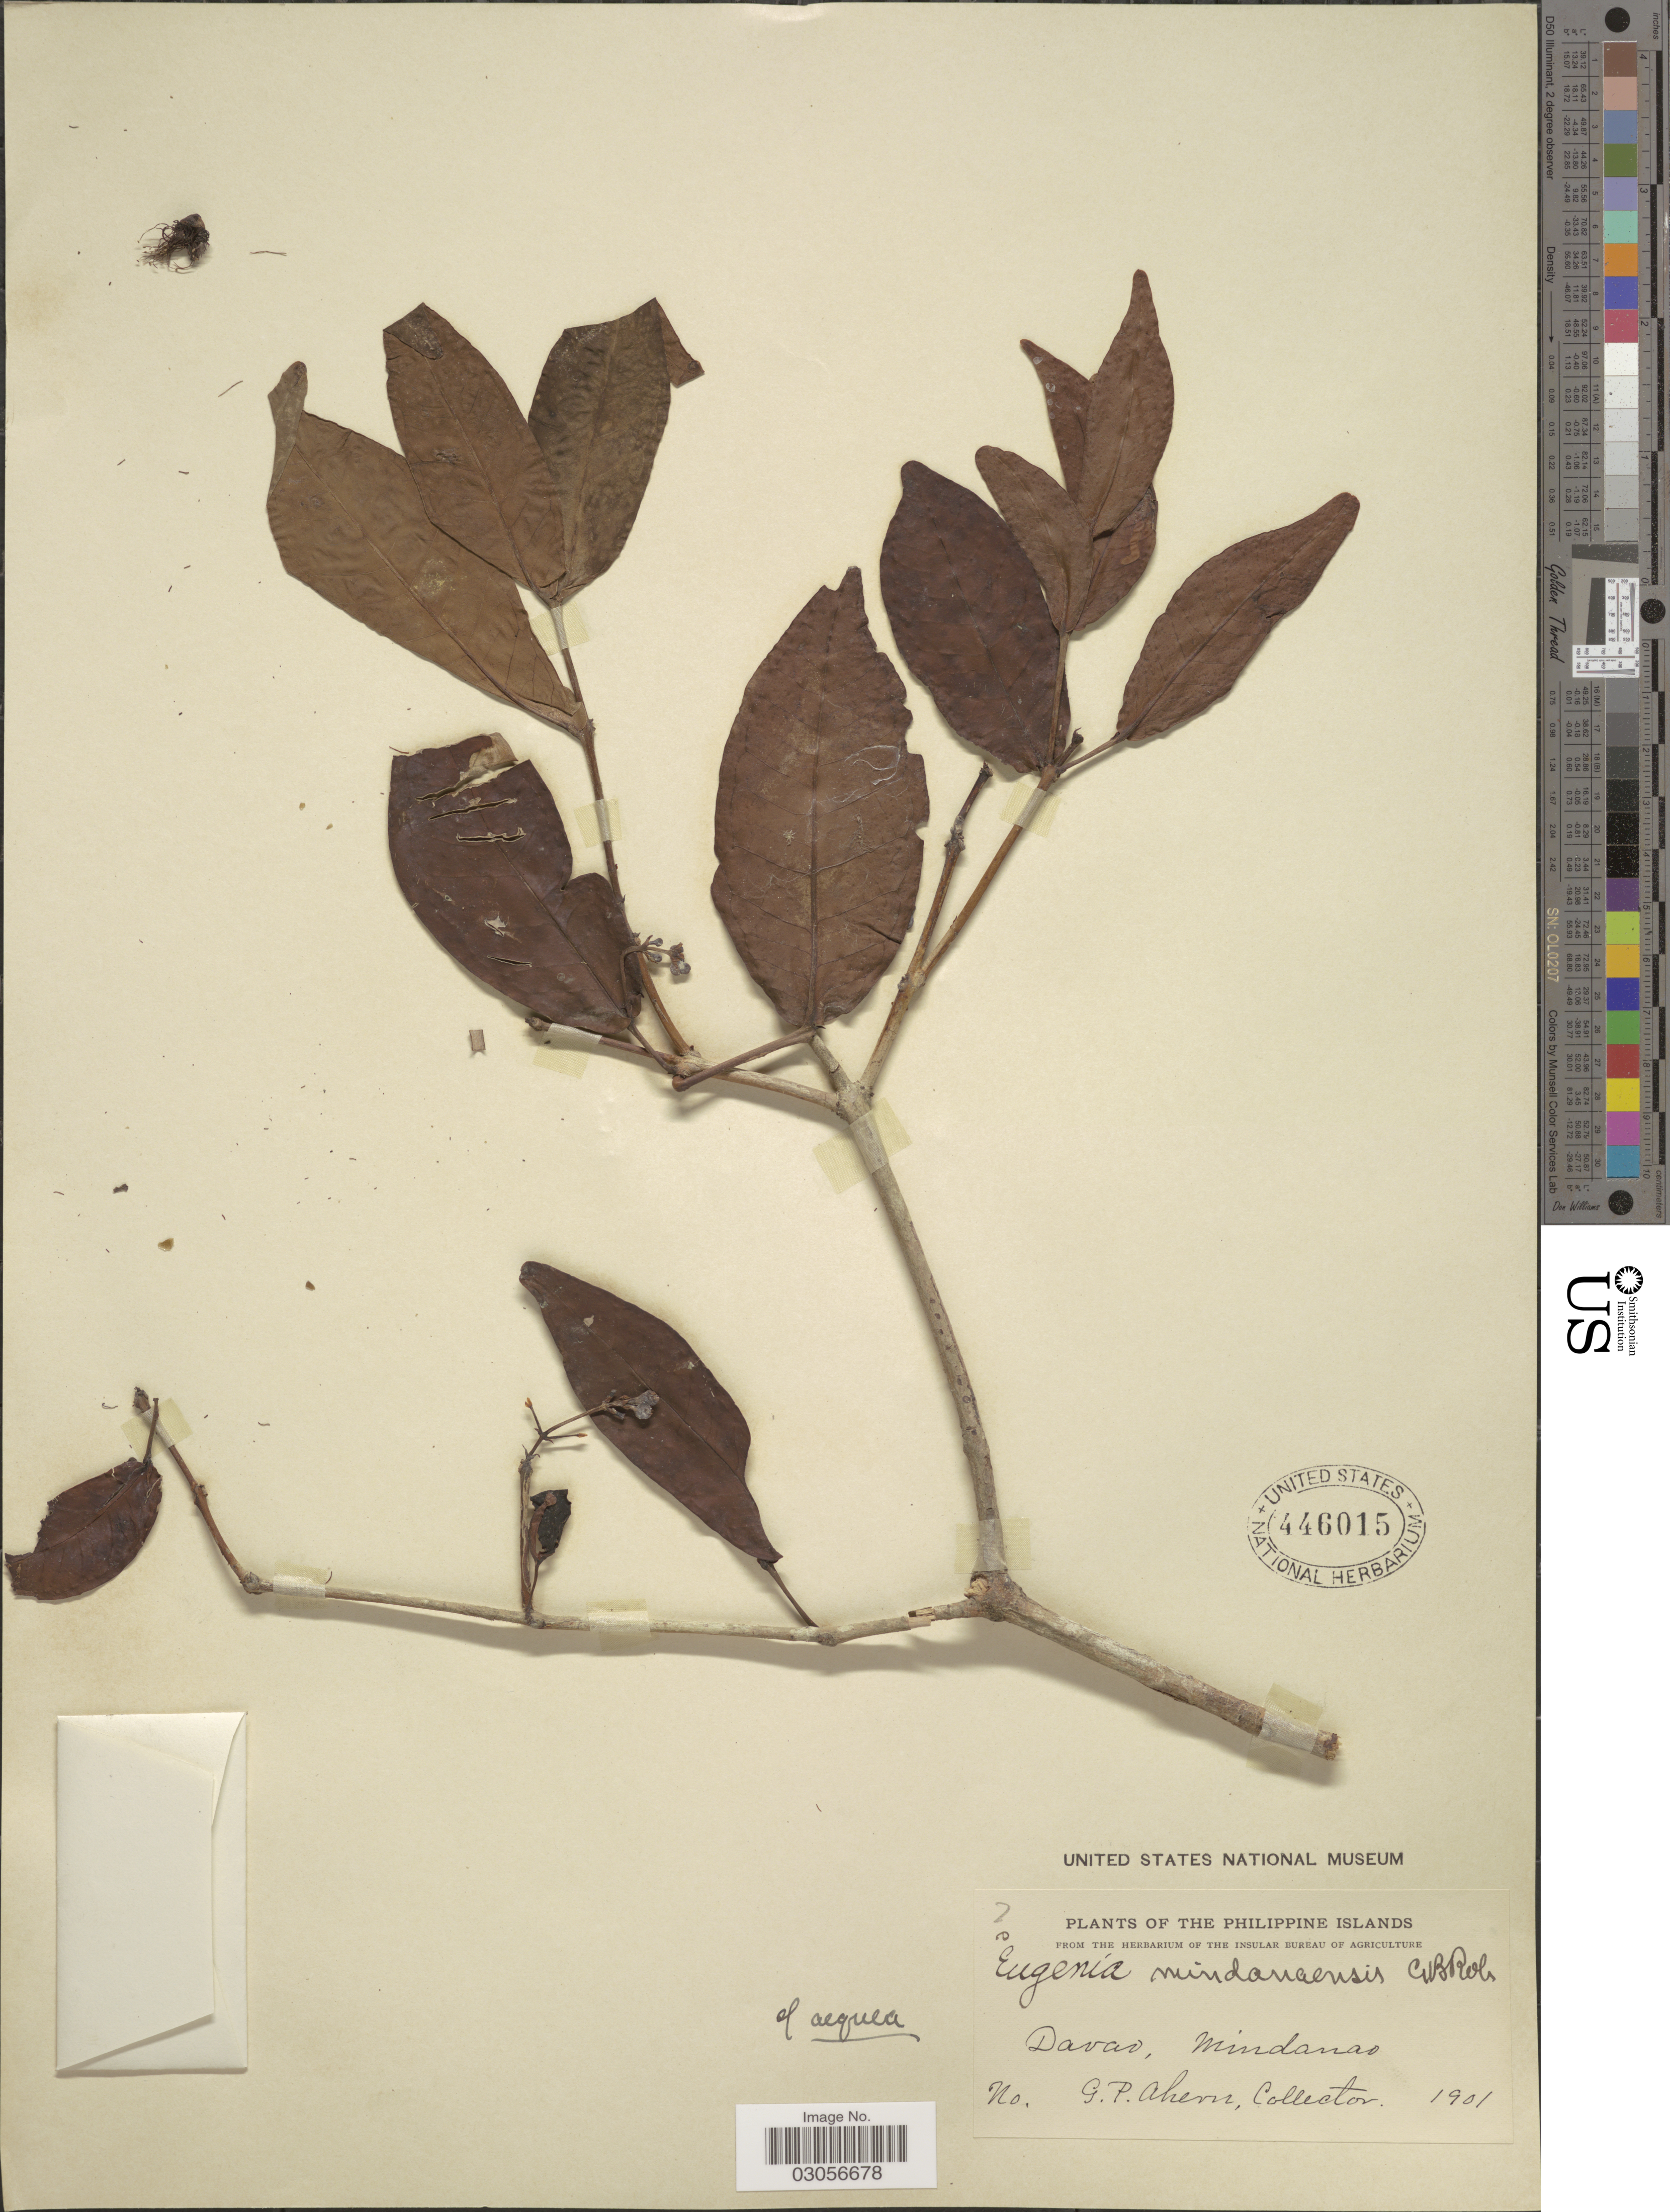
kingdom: Plantae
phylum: Tracheophyta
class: Magnoliopsida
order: Myrtales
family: Myrtaceae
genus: Syzygium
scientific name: Syzygium aqueum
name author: (Burm. f.) Altson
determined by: Strong, Mark T., (BOT), Smithsonian Institution - National Museum of Natural History (UNITED STATES)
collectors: G. Ahern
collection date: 1901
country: Philippines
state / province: Davao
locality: Philippine Islands. Midanao.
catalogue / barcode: US 446015